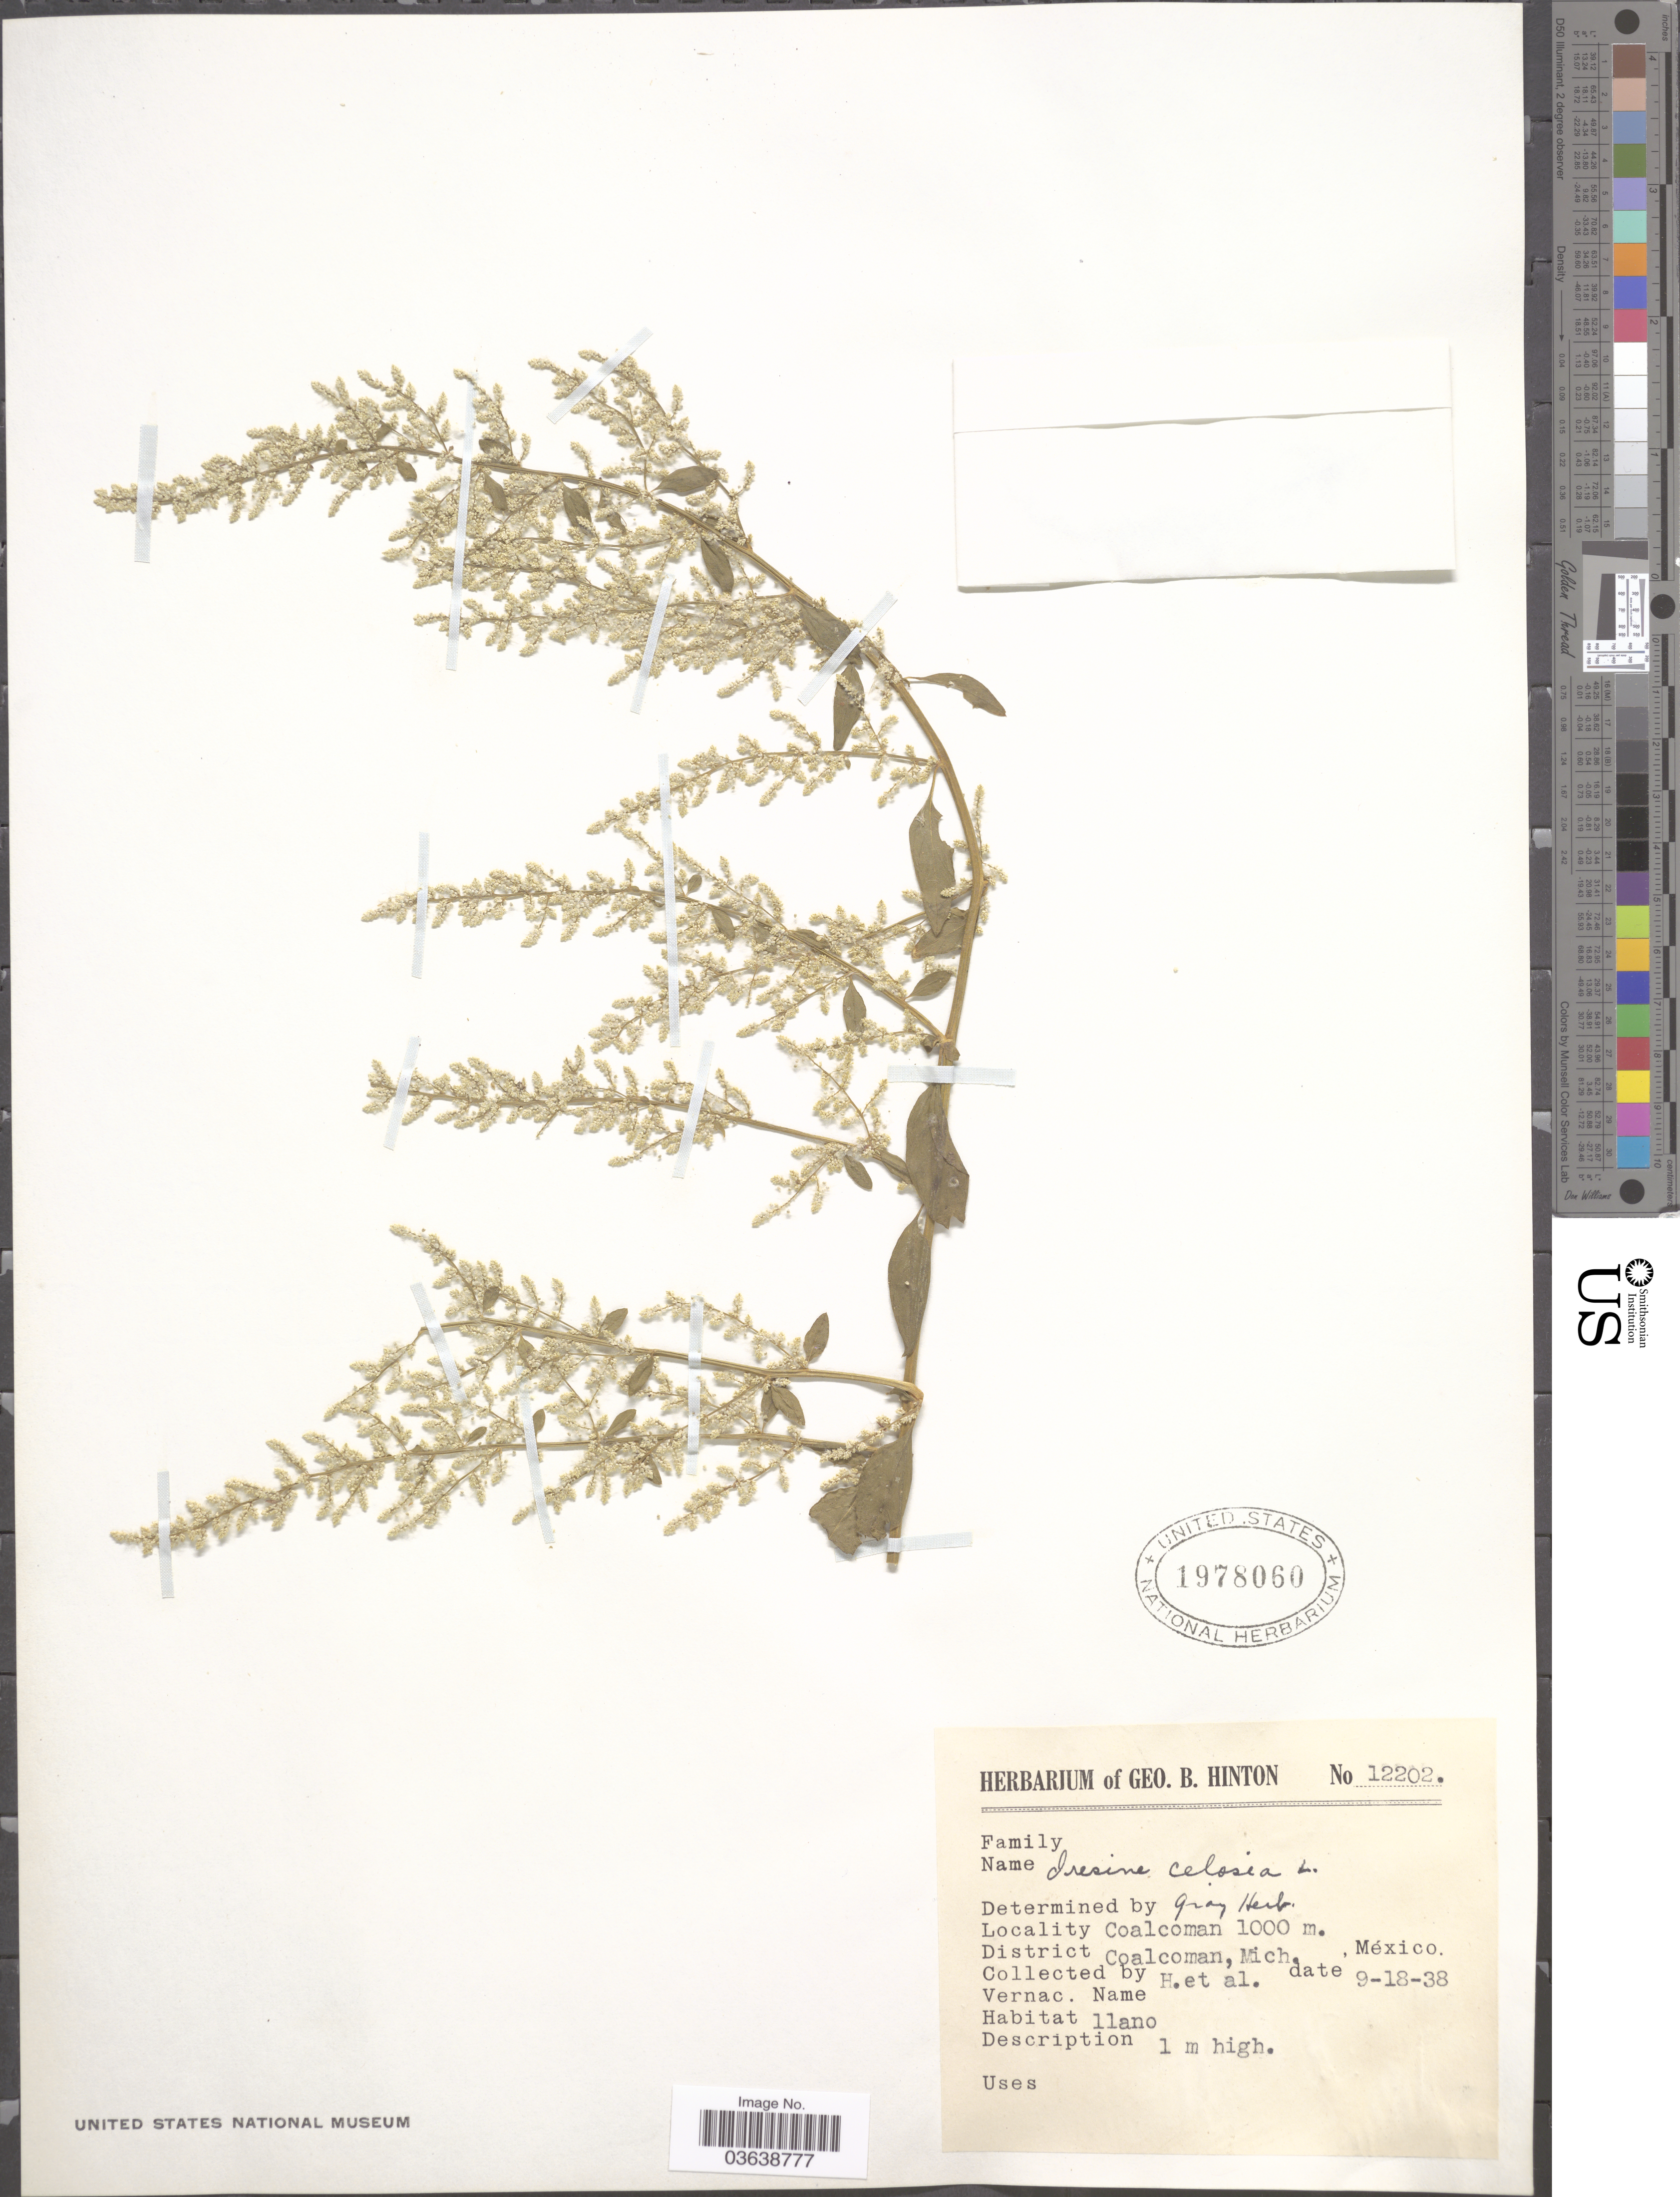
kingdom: Plantae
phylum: Tracheophyta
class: Magnoliopsida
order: Caryophyllales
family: Amaranthaceae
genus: Iresine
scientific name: Iresine celosia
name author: L.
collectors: G. B. Hinton & et al.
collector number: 12202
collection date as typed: Transcribed d/m/y: 18/9/38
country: Mexico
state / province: Michoacán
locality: Coalcoman. District Coalcoman.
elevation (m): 1000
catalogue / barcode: US 1978060